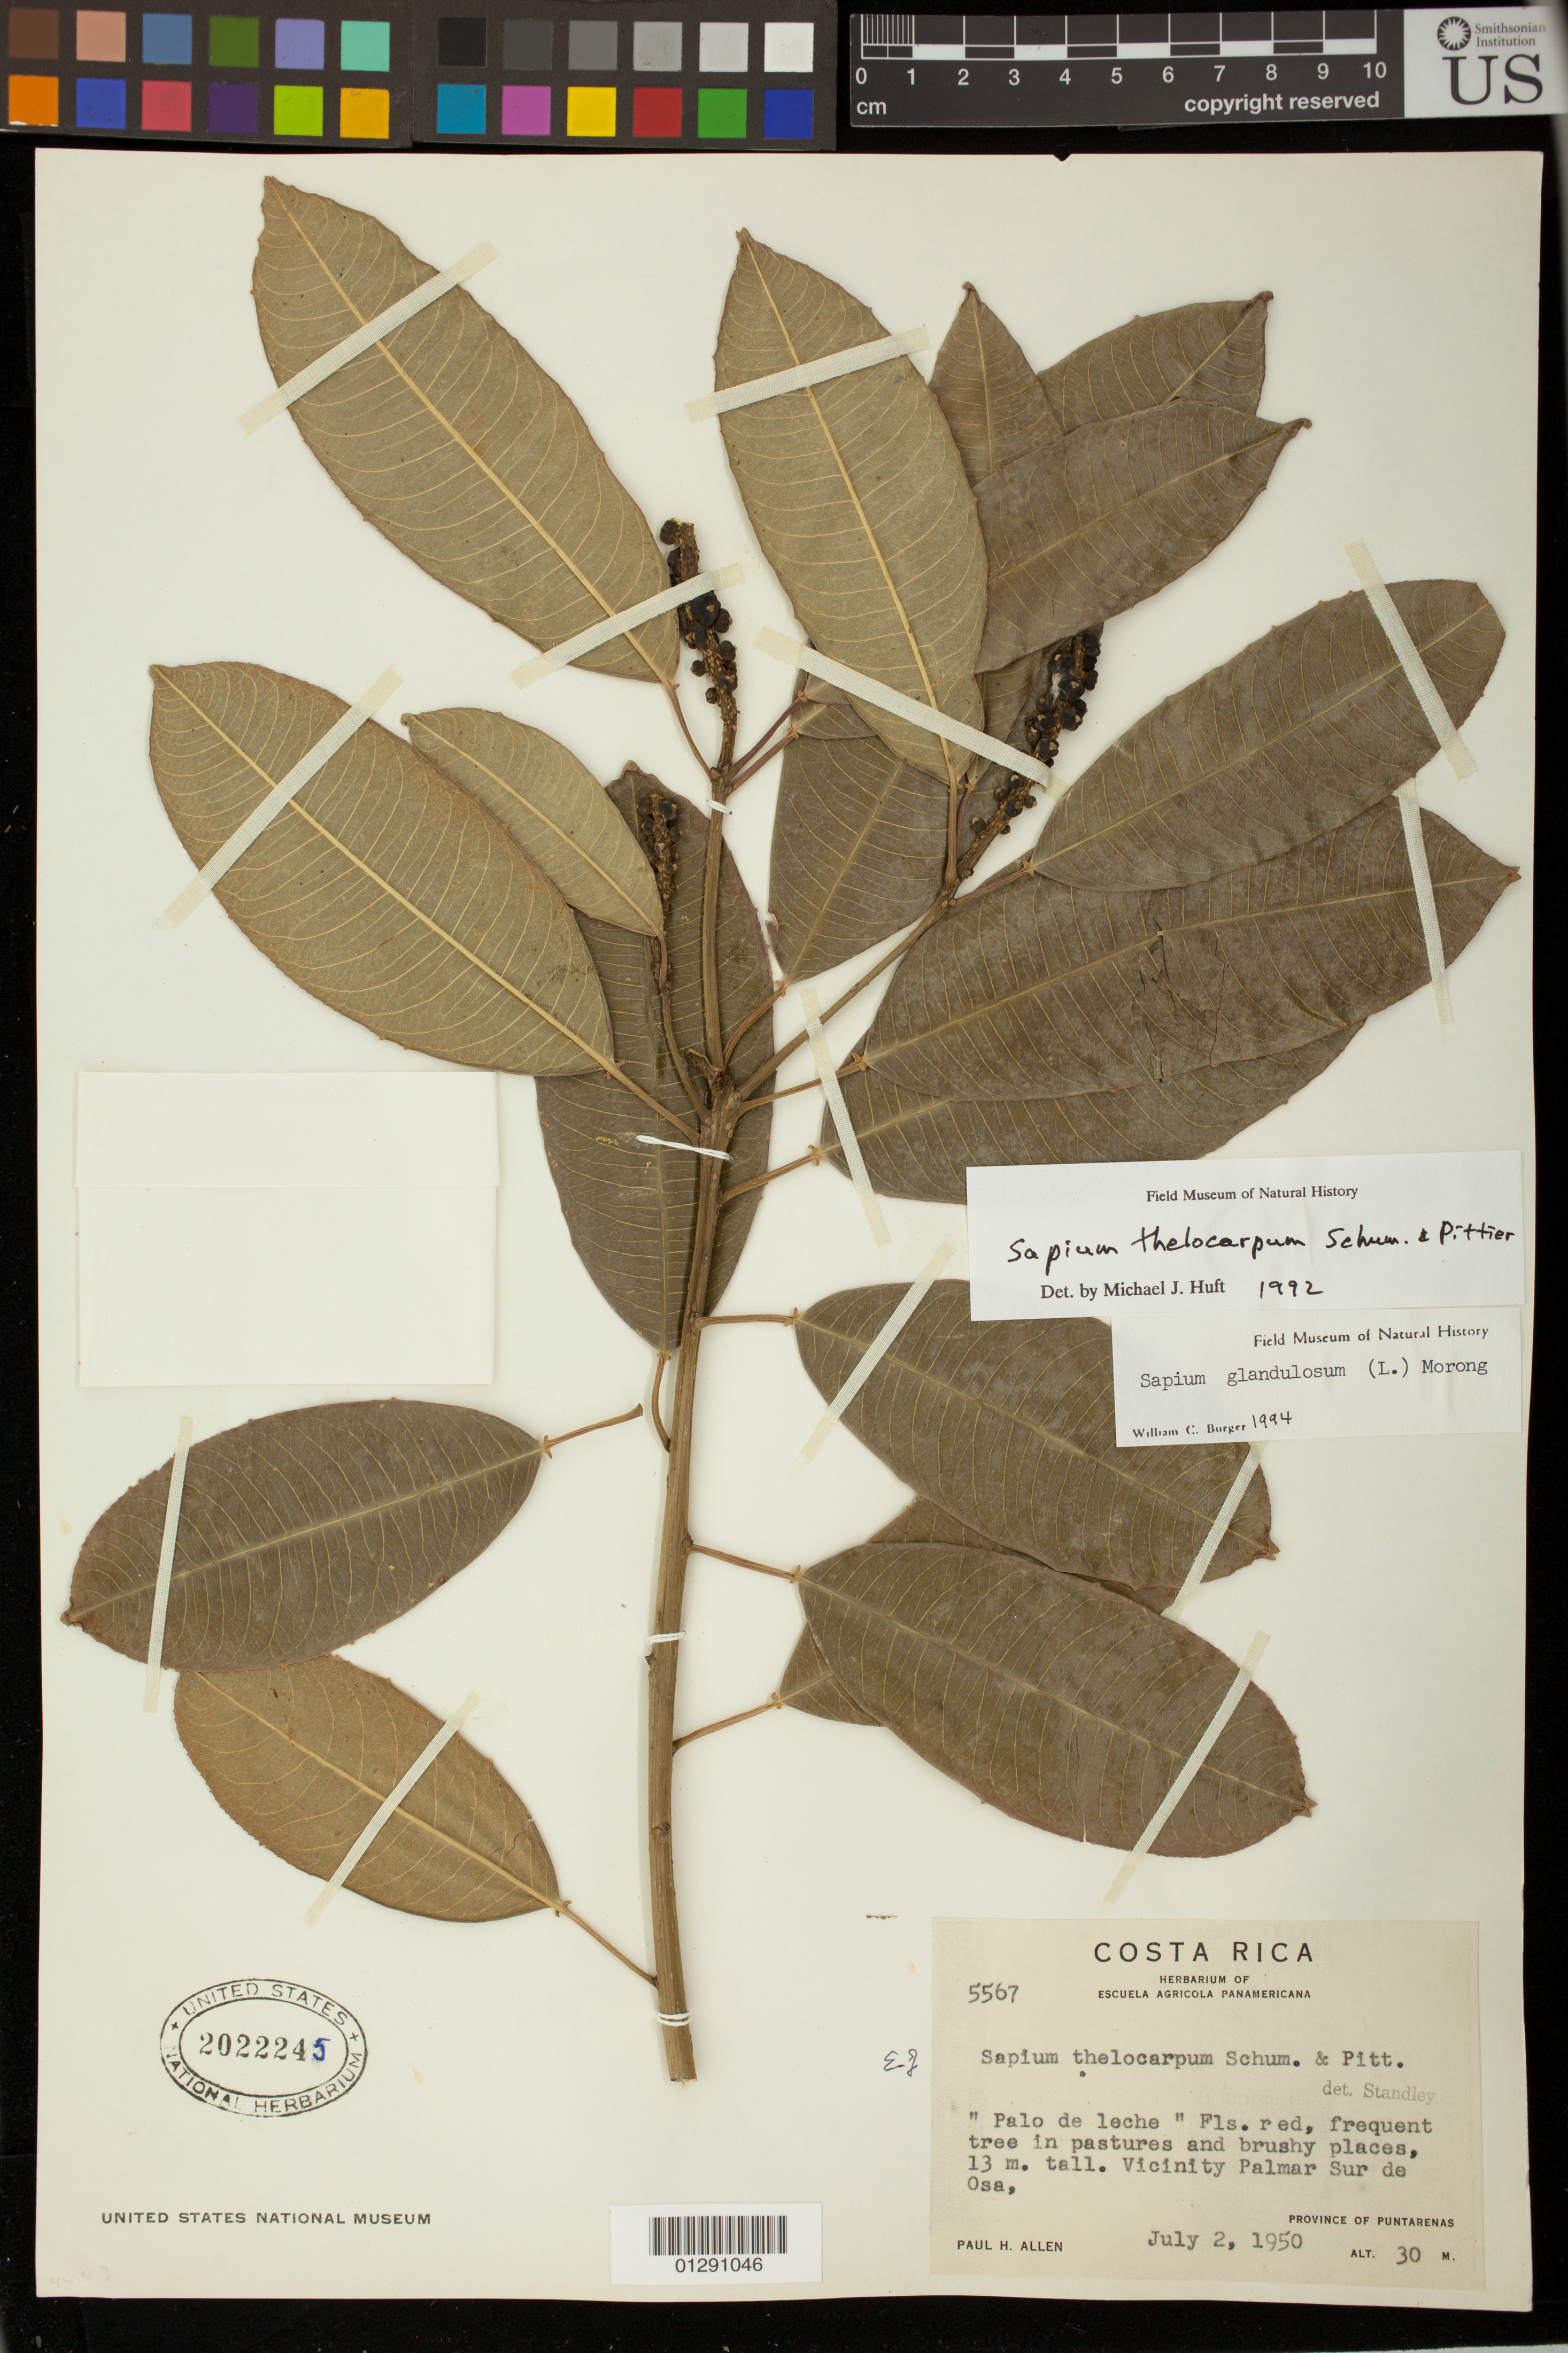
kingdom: Plantae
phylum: Tracheophyta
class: Magnoliopsida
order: Malpighiales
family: Euphorbiaceae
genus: Sapium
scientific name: Sapium glandulosum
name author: (L.) Morong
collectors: P. H. Allen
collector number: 5567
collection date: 1950-07-02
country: Costa Rica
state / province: Puntarenas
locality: Vicinity Palmar Sur de Osa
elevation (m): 30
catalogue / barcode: US 2022245